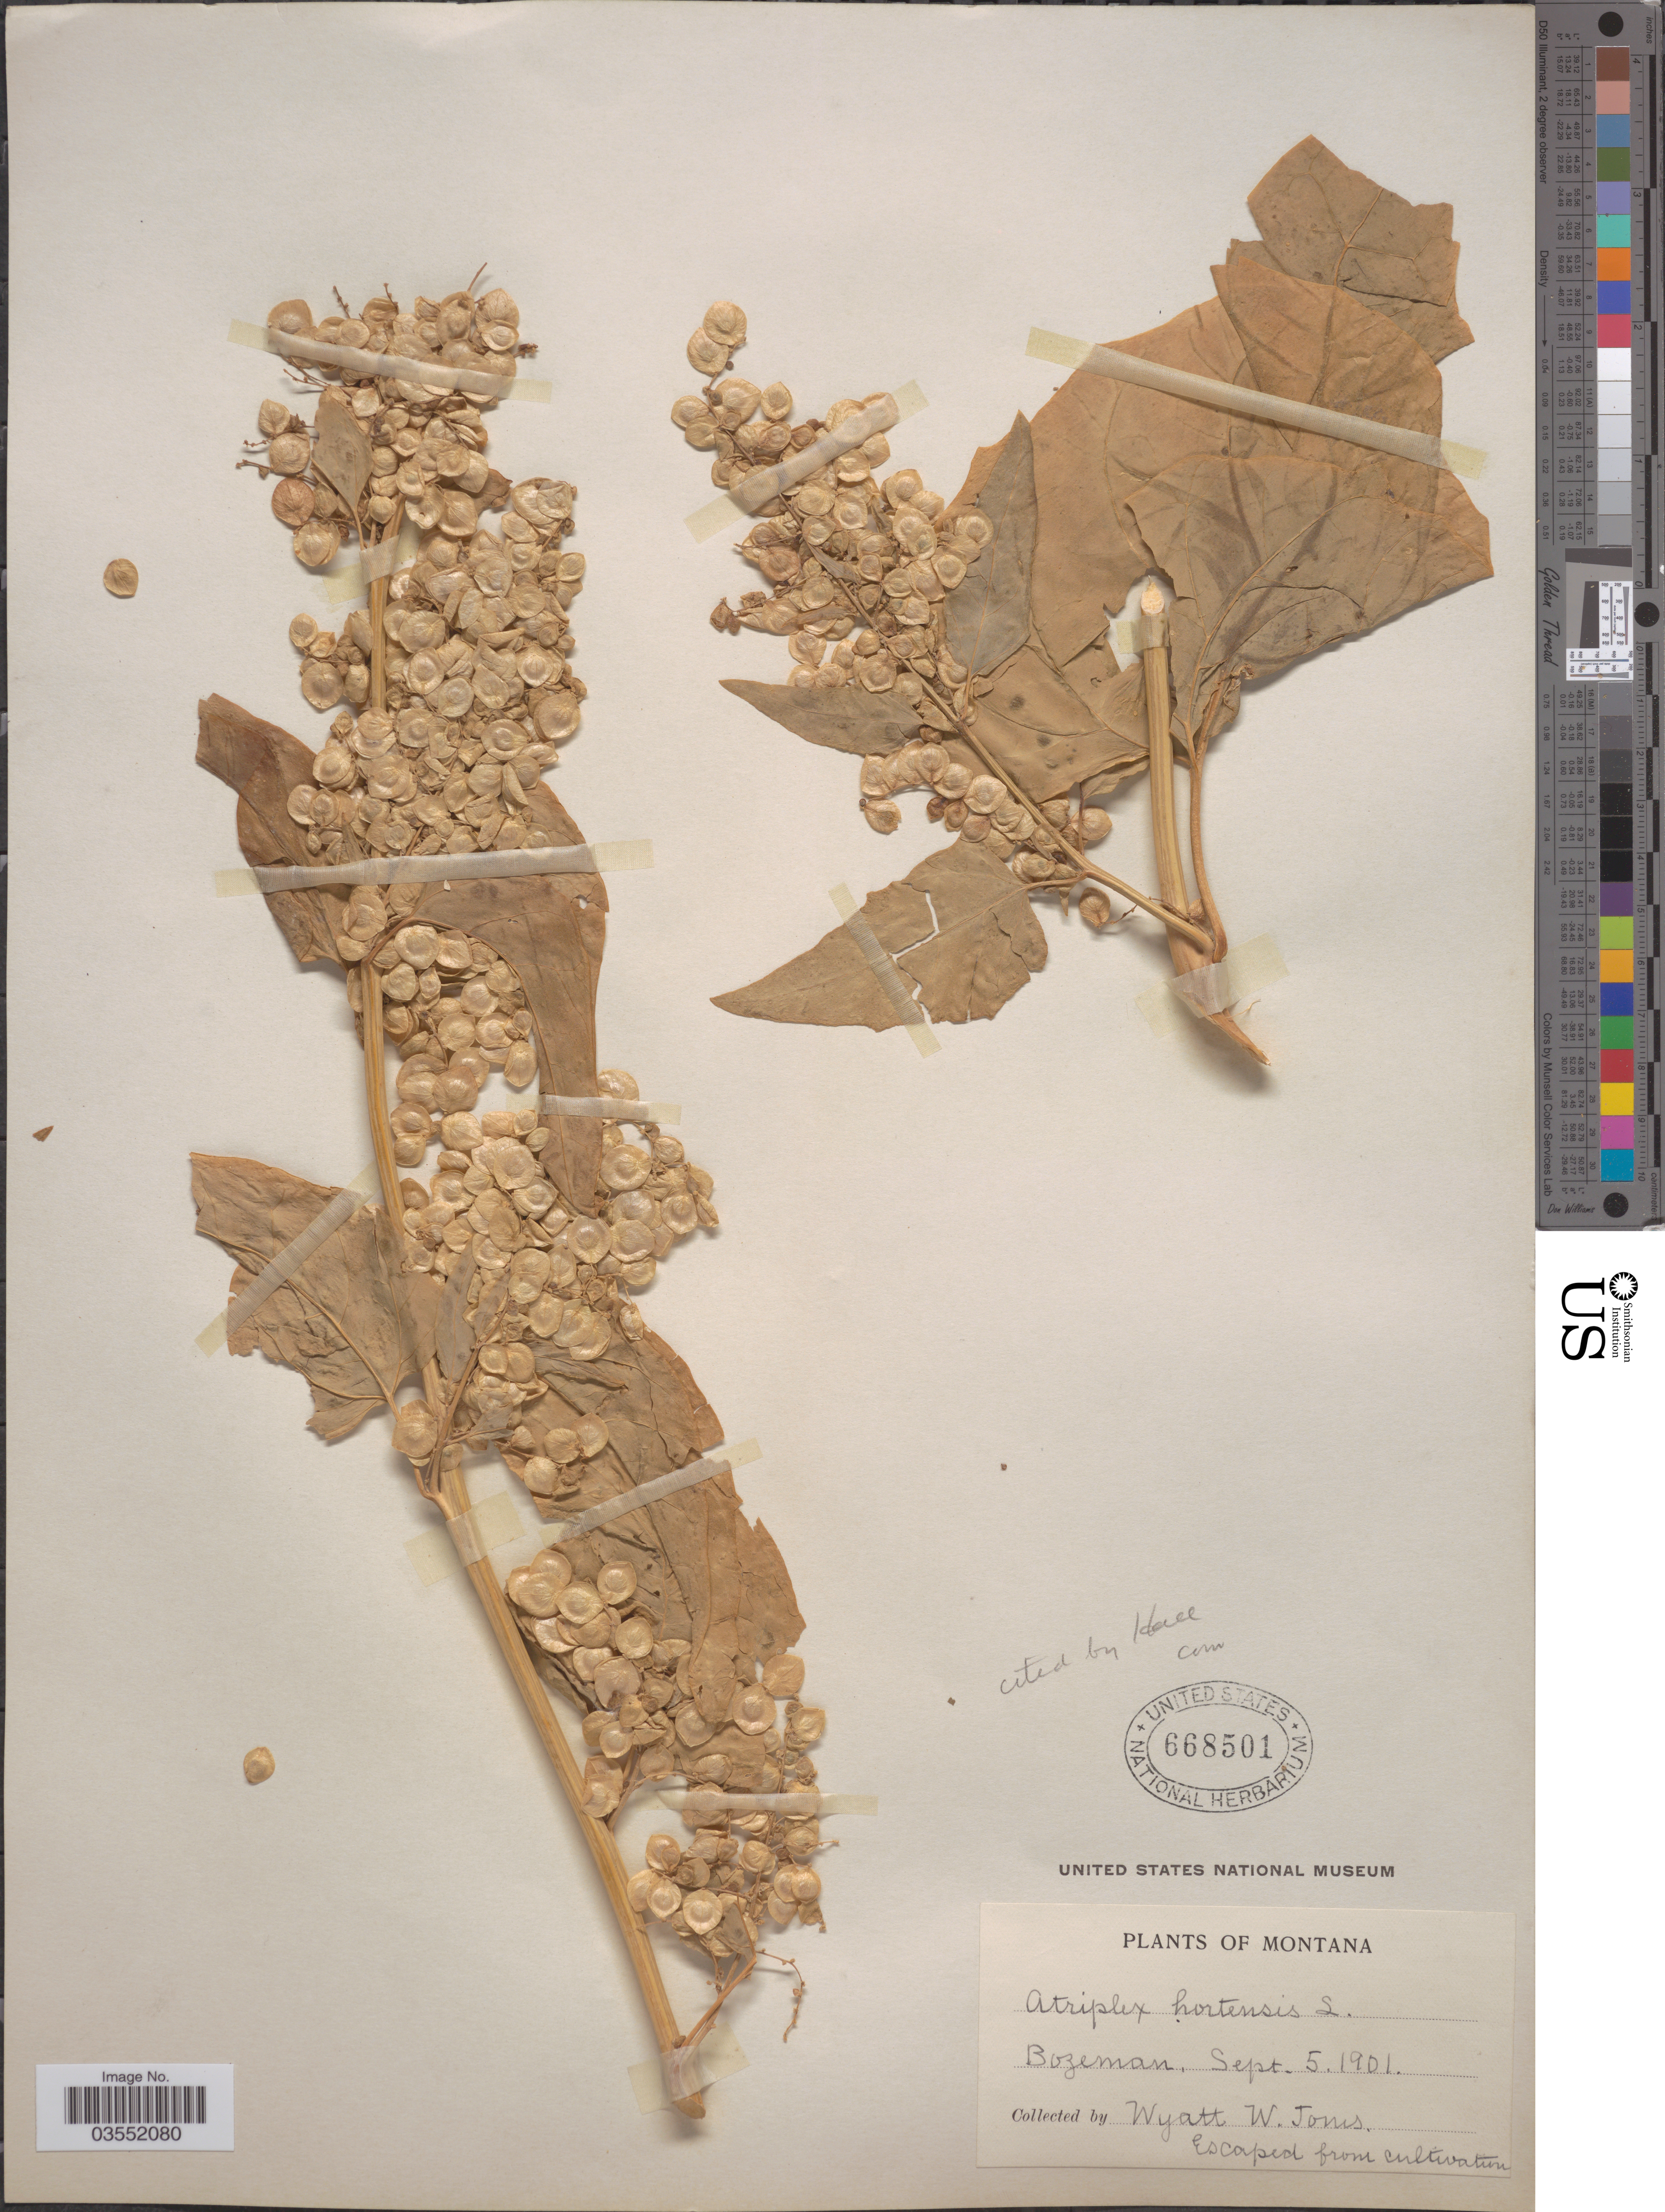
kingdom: Plantae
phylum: Tracheophyta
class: Magnoliopsida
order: Caryophyllales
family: Amaranthaceae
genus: Atriplex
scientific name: Atriplex hortensis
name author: L.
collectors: W. W. Jones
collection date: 1901-09-05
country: United States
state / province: Montana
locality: Bozeman.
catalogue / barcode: US 668501